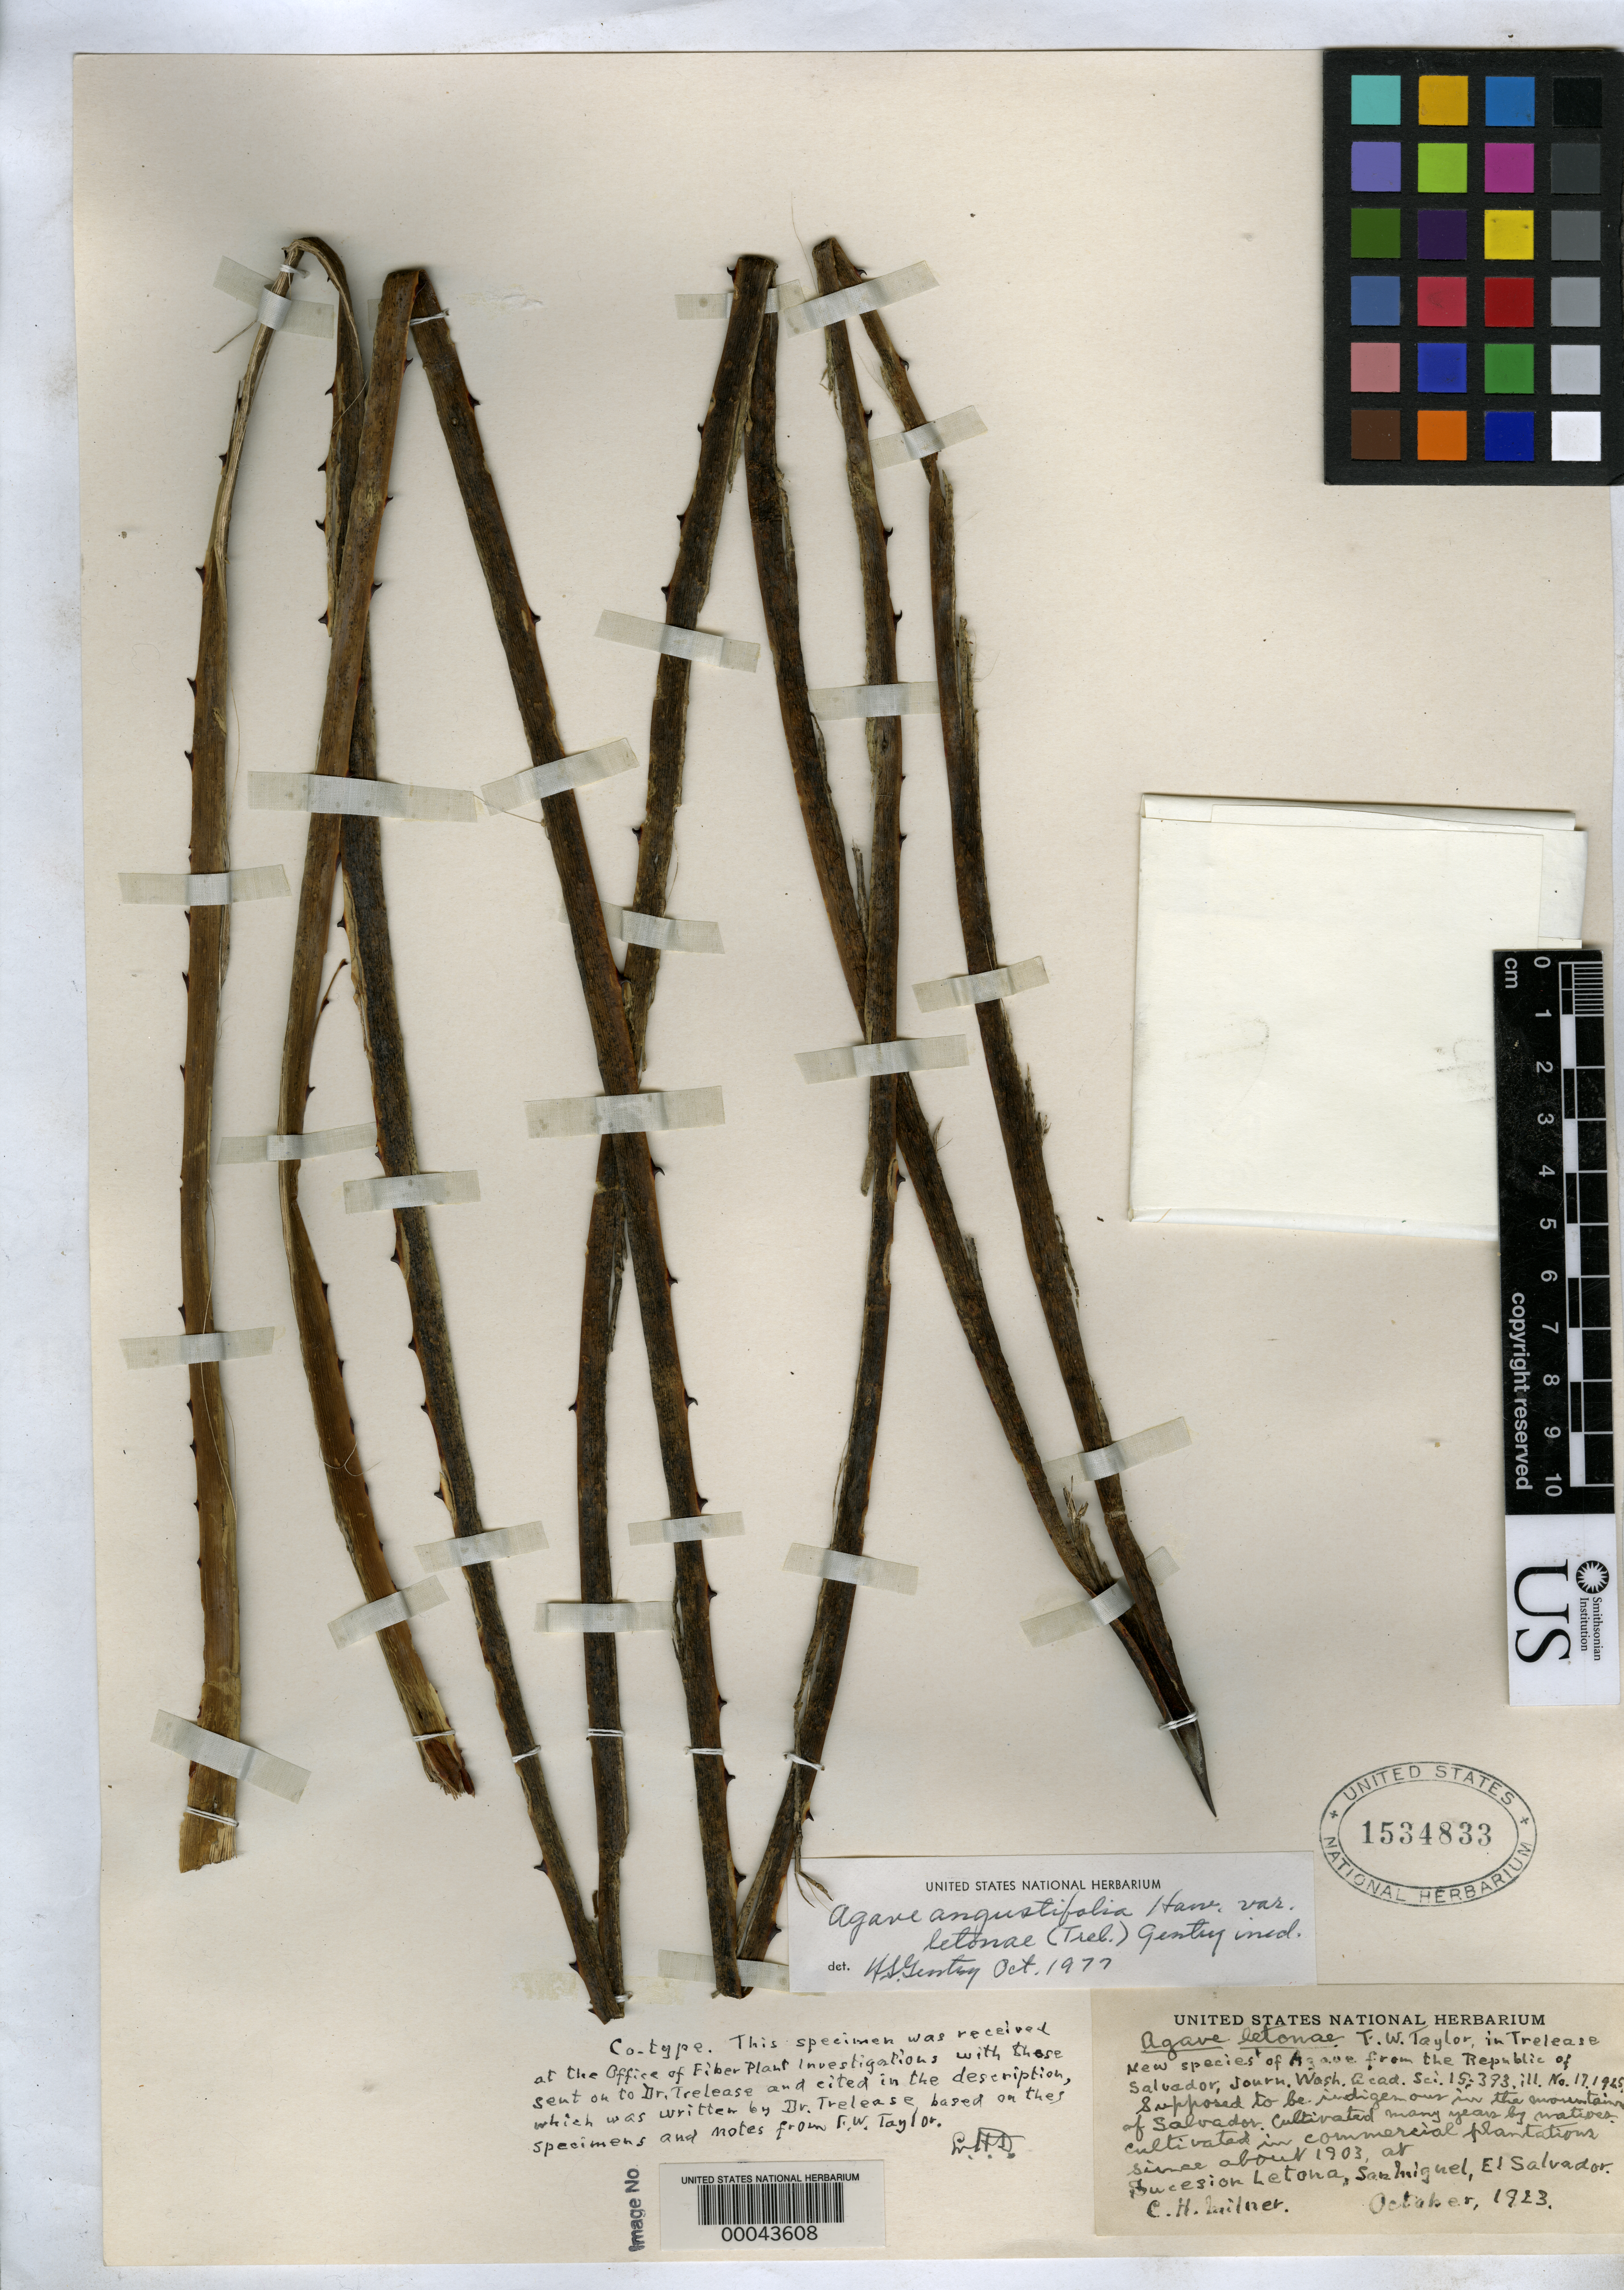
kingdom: Plantae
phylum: Tracheophyta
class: Liliopsida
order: Asparagales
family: Asparagaceae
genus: Agave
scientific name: Agave letonae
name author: F.W. Taylor ex Trel.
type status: Isotype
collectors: C. Milner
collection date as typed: Oct 1923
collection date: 1923-10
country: El Salvador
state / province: San Miguel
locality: Sucesion letona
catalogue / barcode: US 1534833